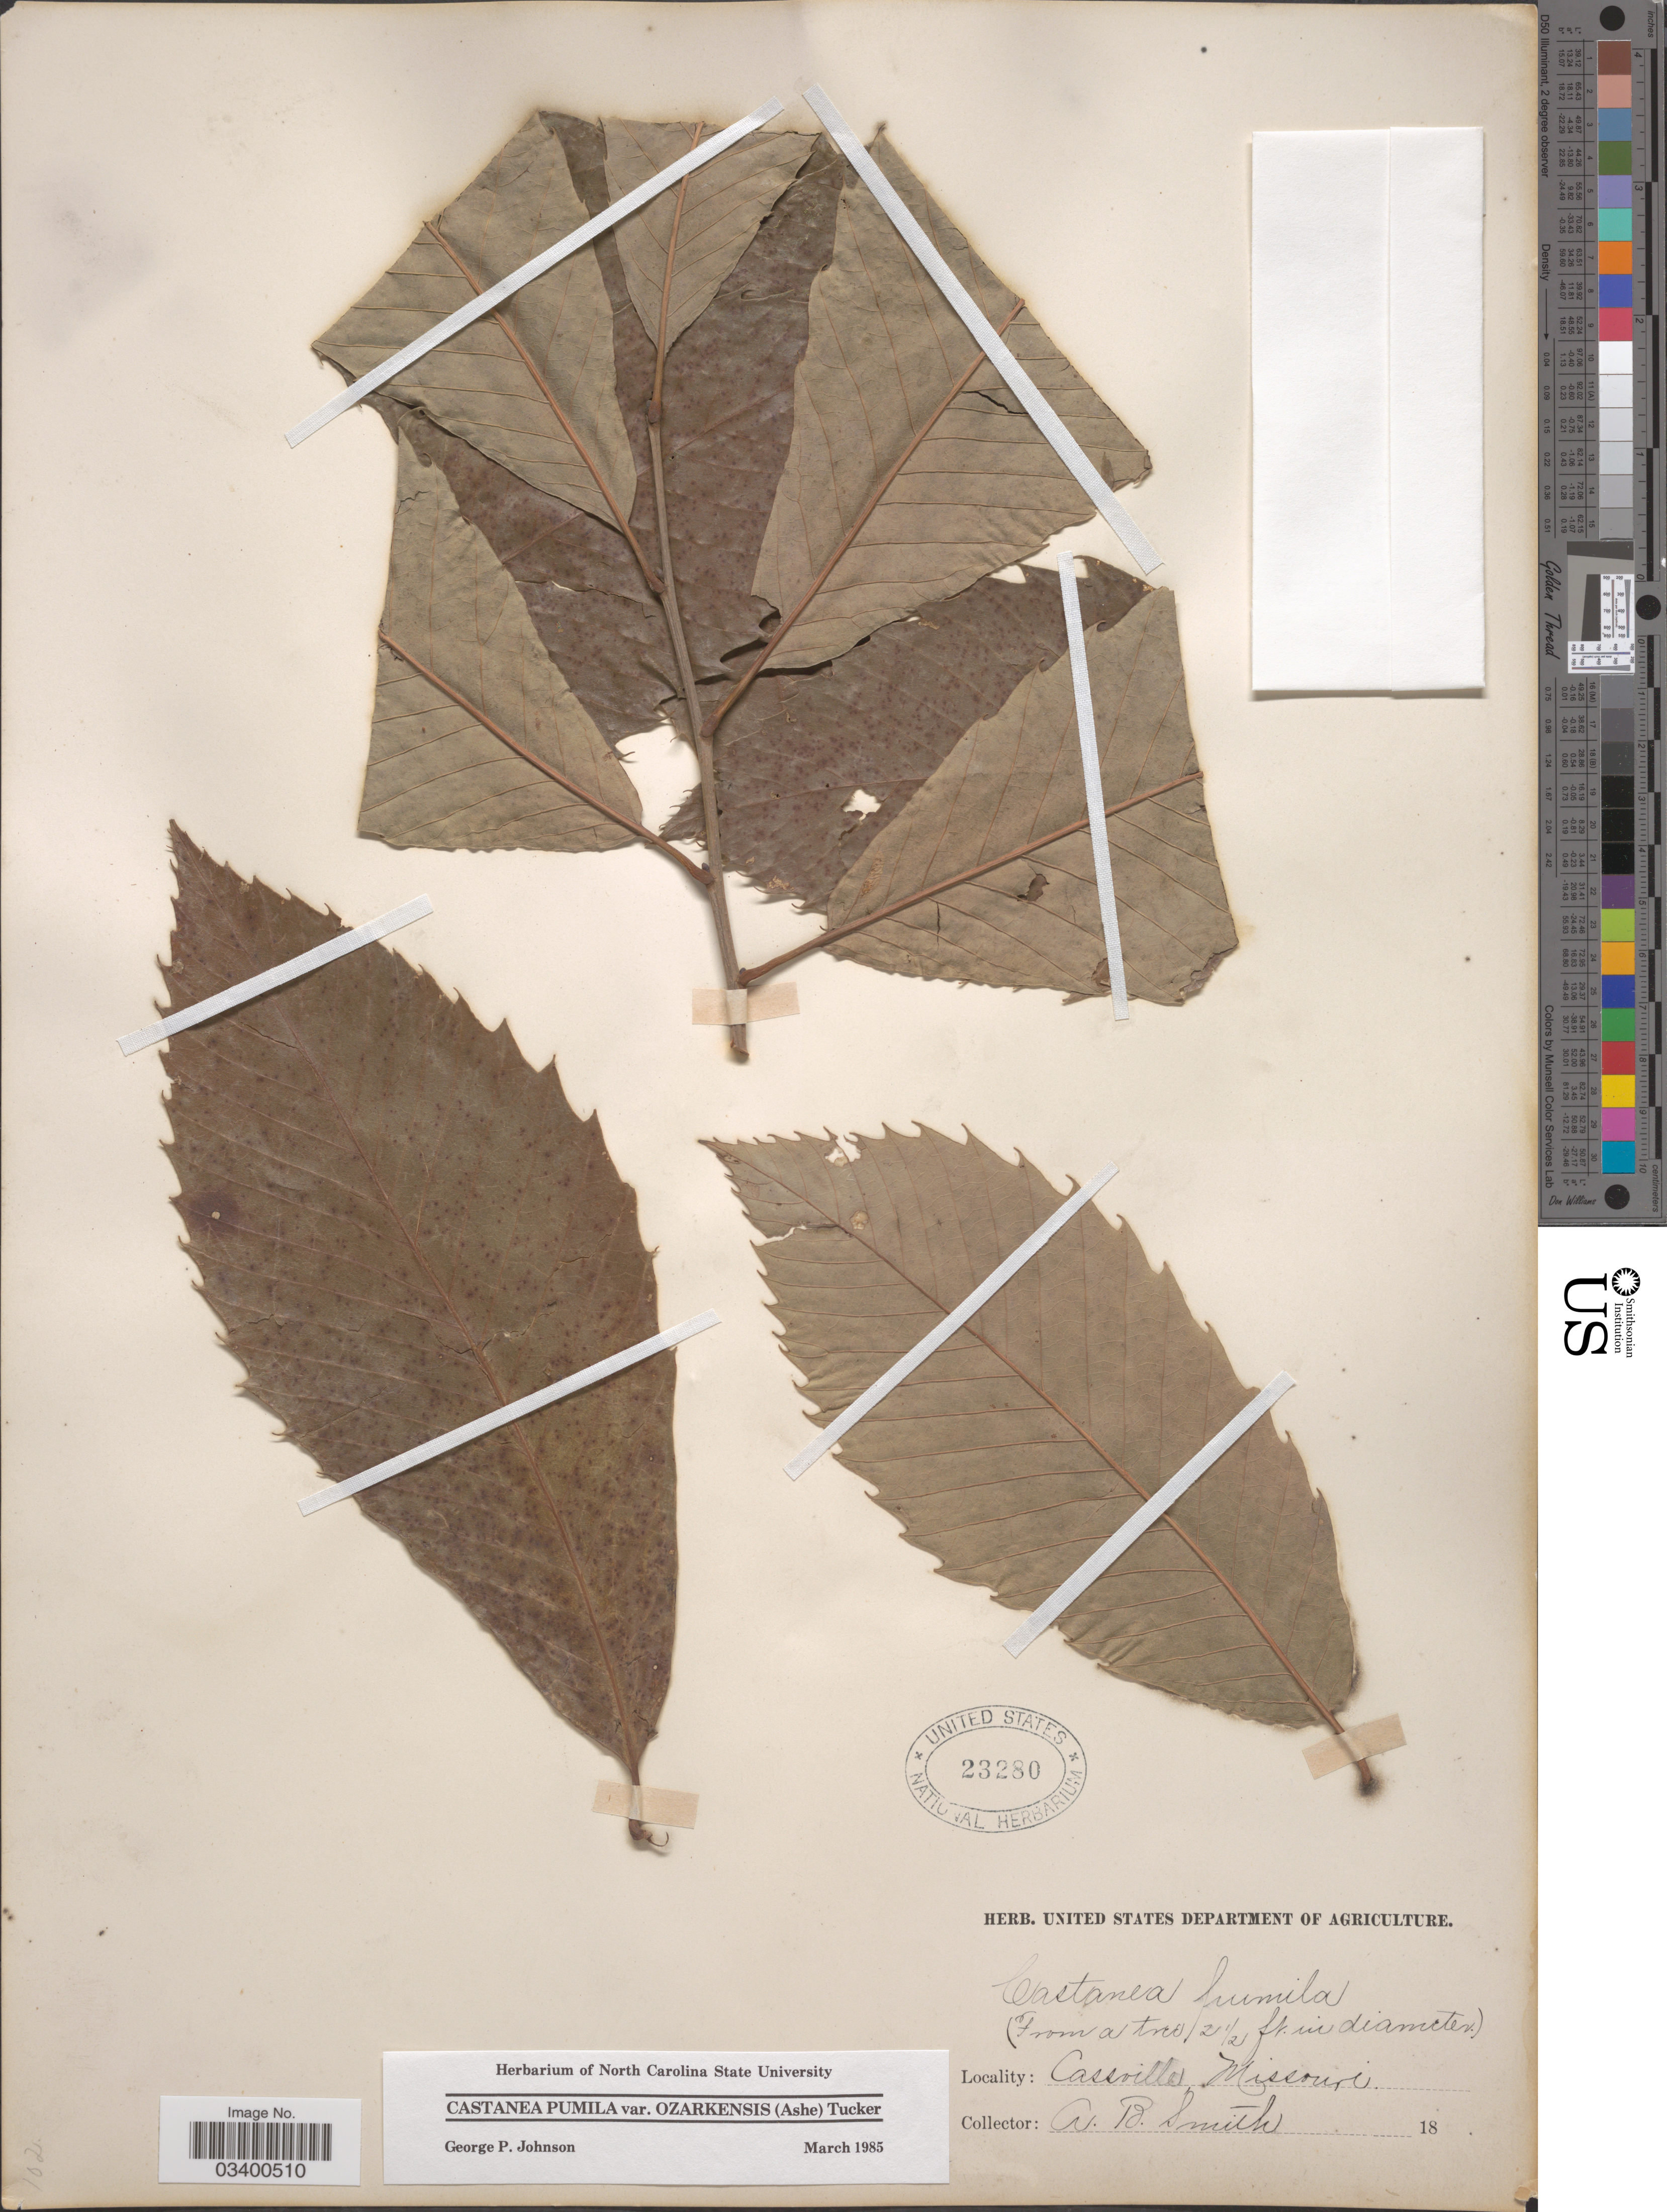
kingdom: Plantae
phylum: Tracheophyta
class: Magnoliopsida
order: Fagales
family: Fagaceae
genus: Castanea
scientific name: Castanea pumila var. ozarkensis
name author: (Ashe) Tucker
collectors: A. Smith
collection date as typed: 18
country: United States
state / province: Missouri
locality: Cassville.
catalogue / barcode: US 23280